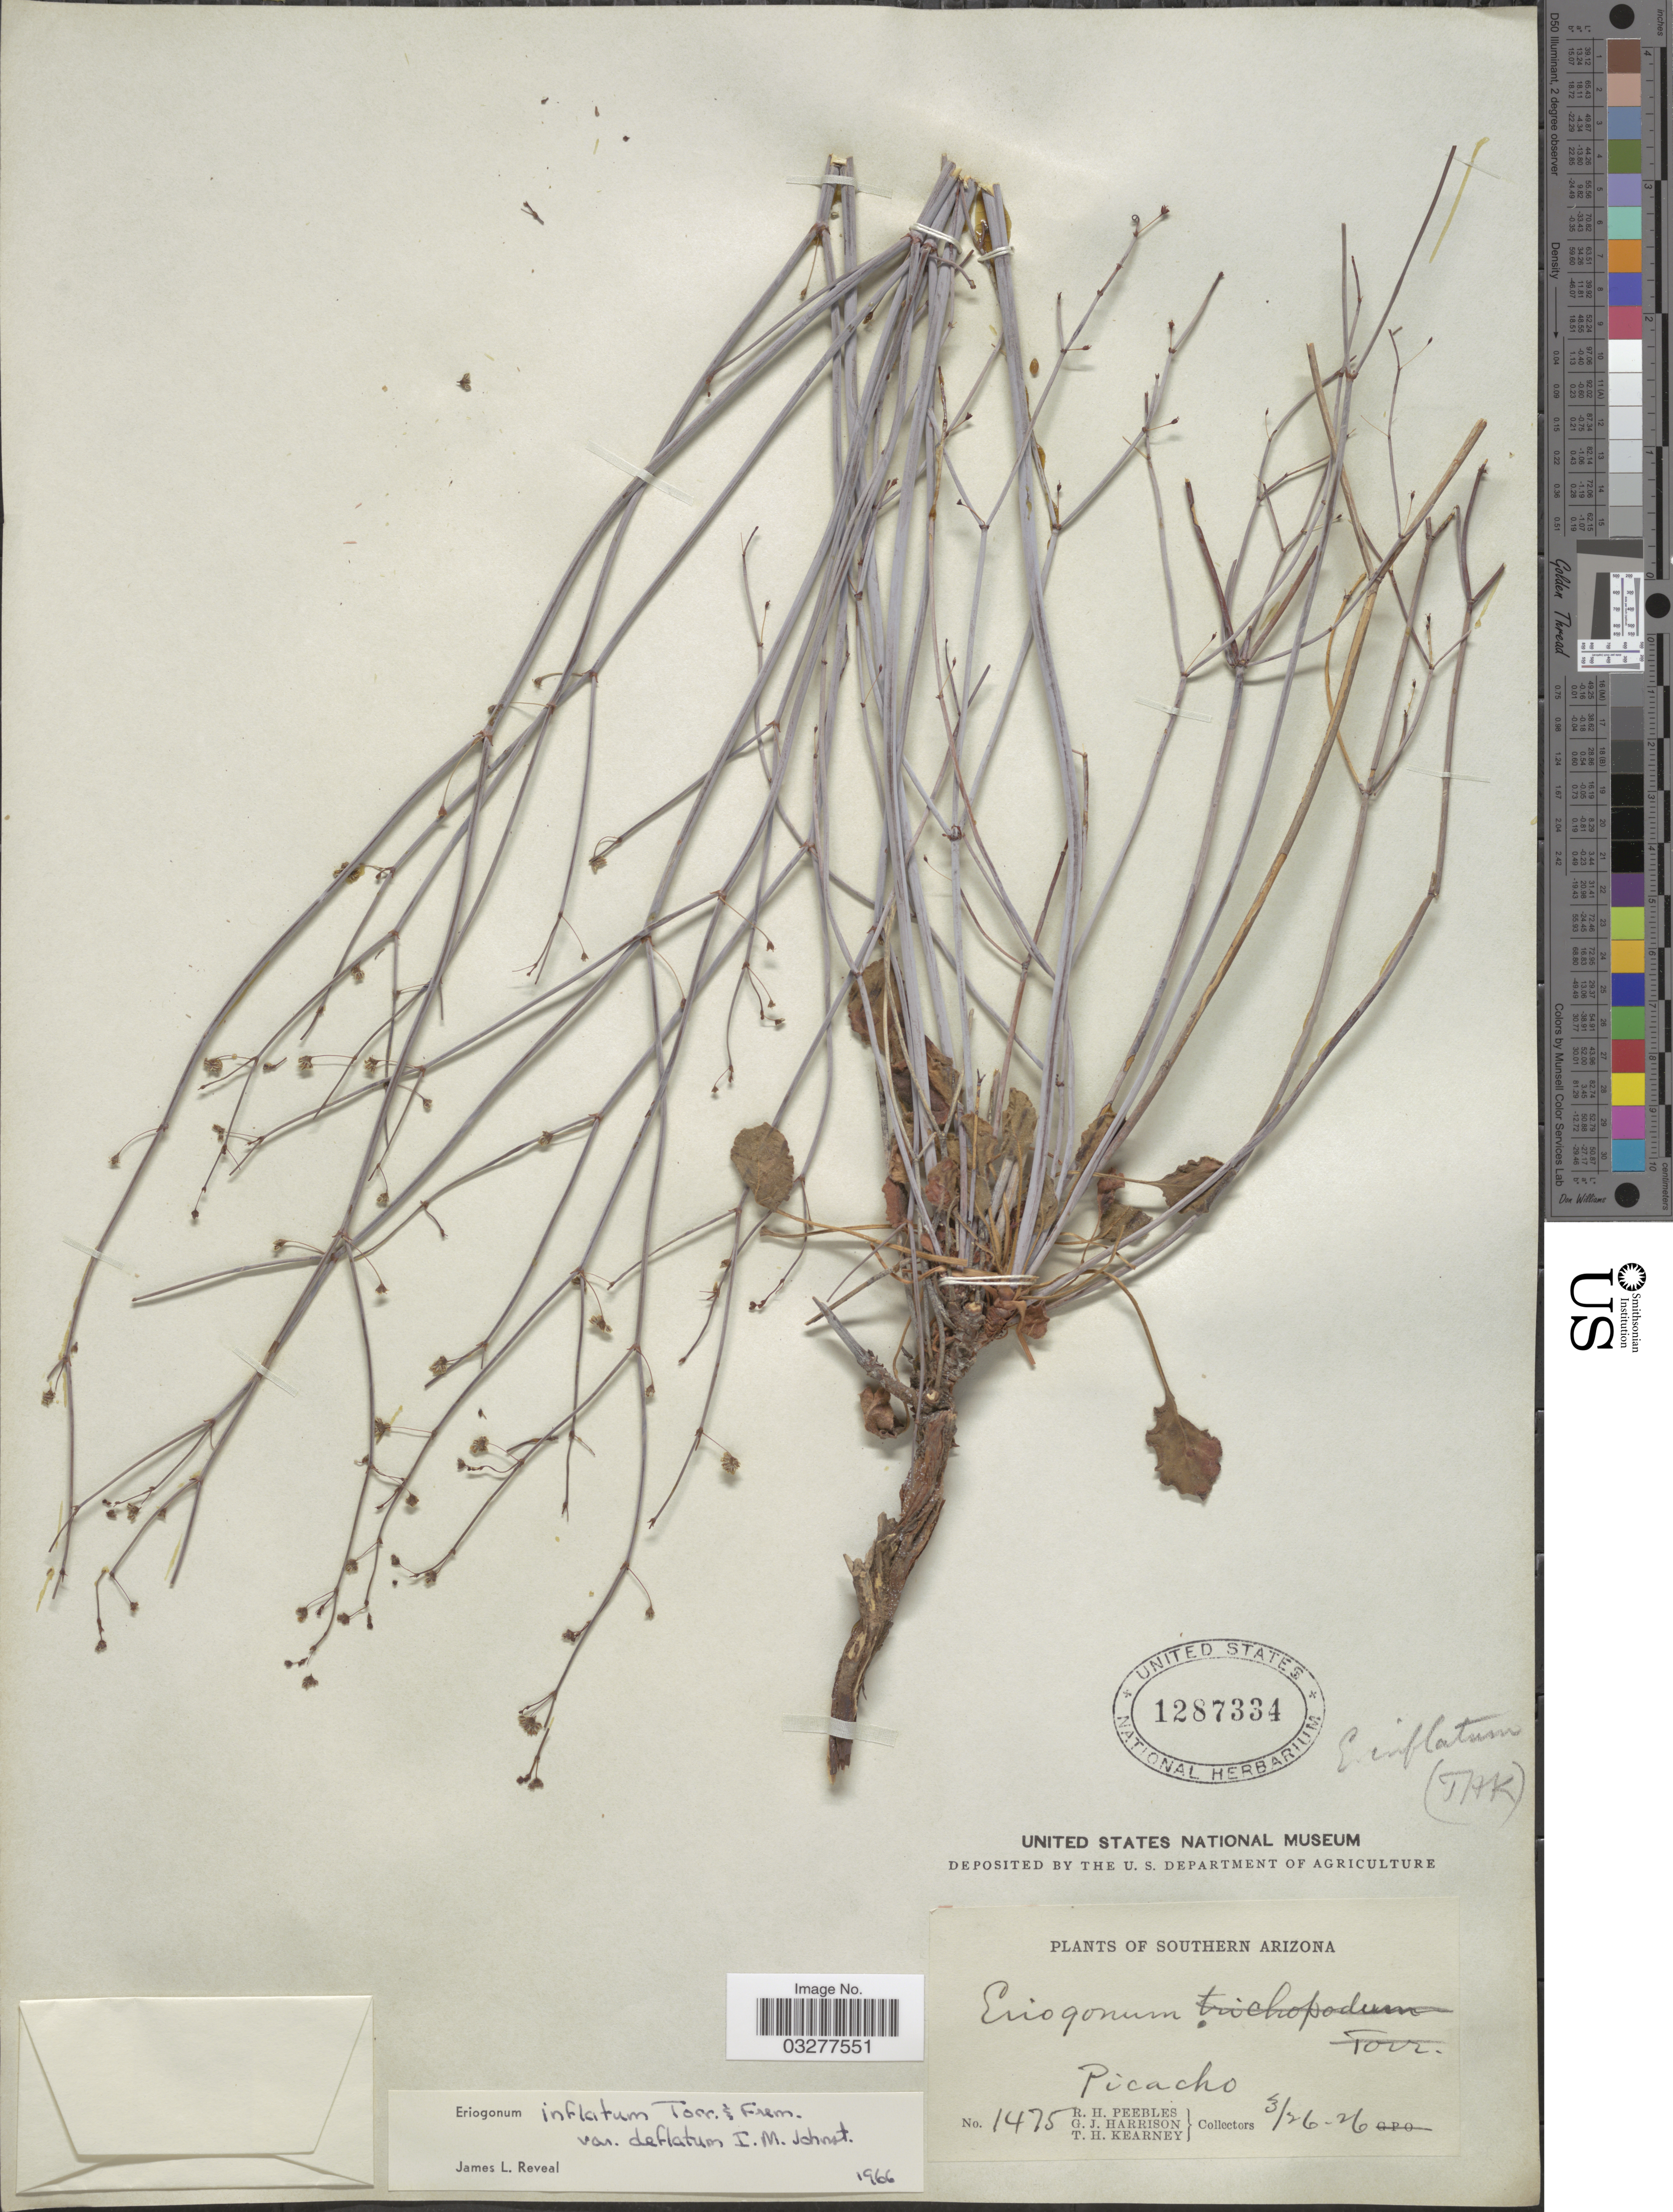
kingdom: Plantae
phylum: Tracheophyta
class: Magnoliopsida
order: Caryophyllales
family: Polygonaceae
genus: Eriogonum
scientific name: Eriogonum inflatum var. deflatum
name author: I.M. Johnst.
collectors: R. H. Peebles, G. J. Harrison & T. H. Kearney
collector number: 1475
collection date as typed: Transcribed d/m/y: 26/3/26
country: United States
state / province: Arizona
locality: Southern Arizona, Picacho.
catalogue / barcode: US 1287334